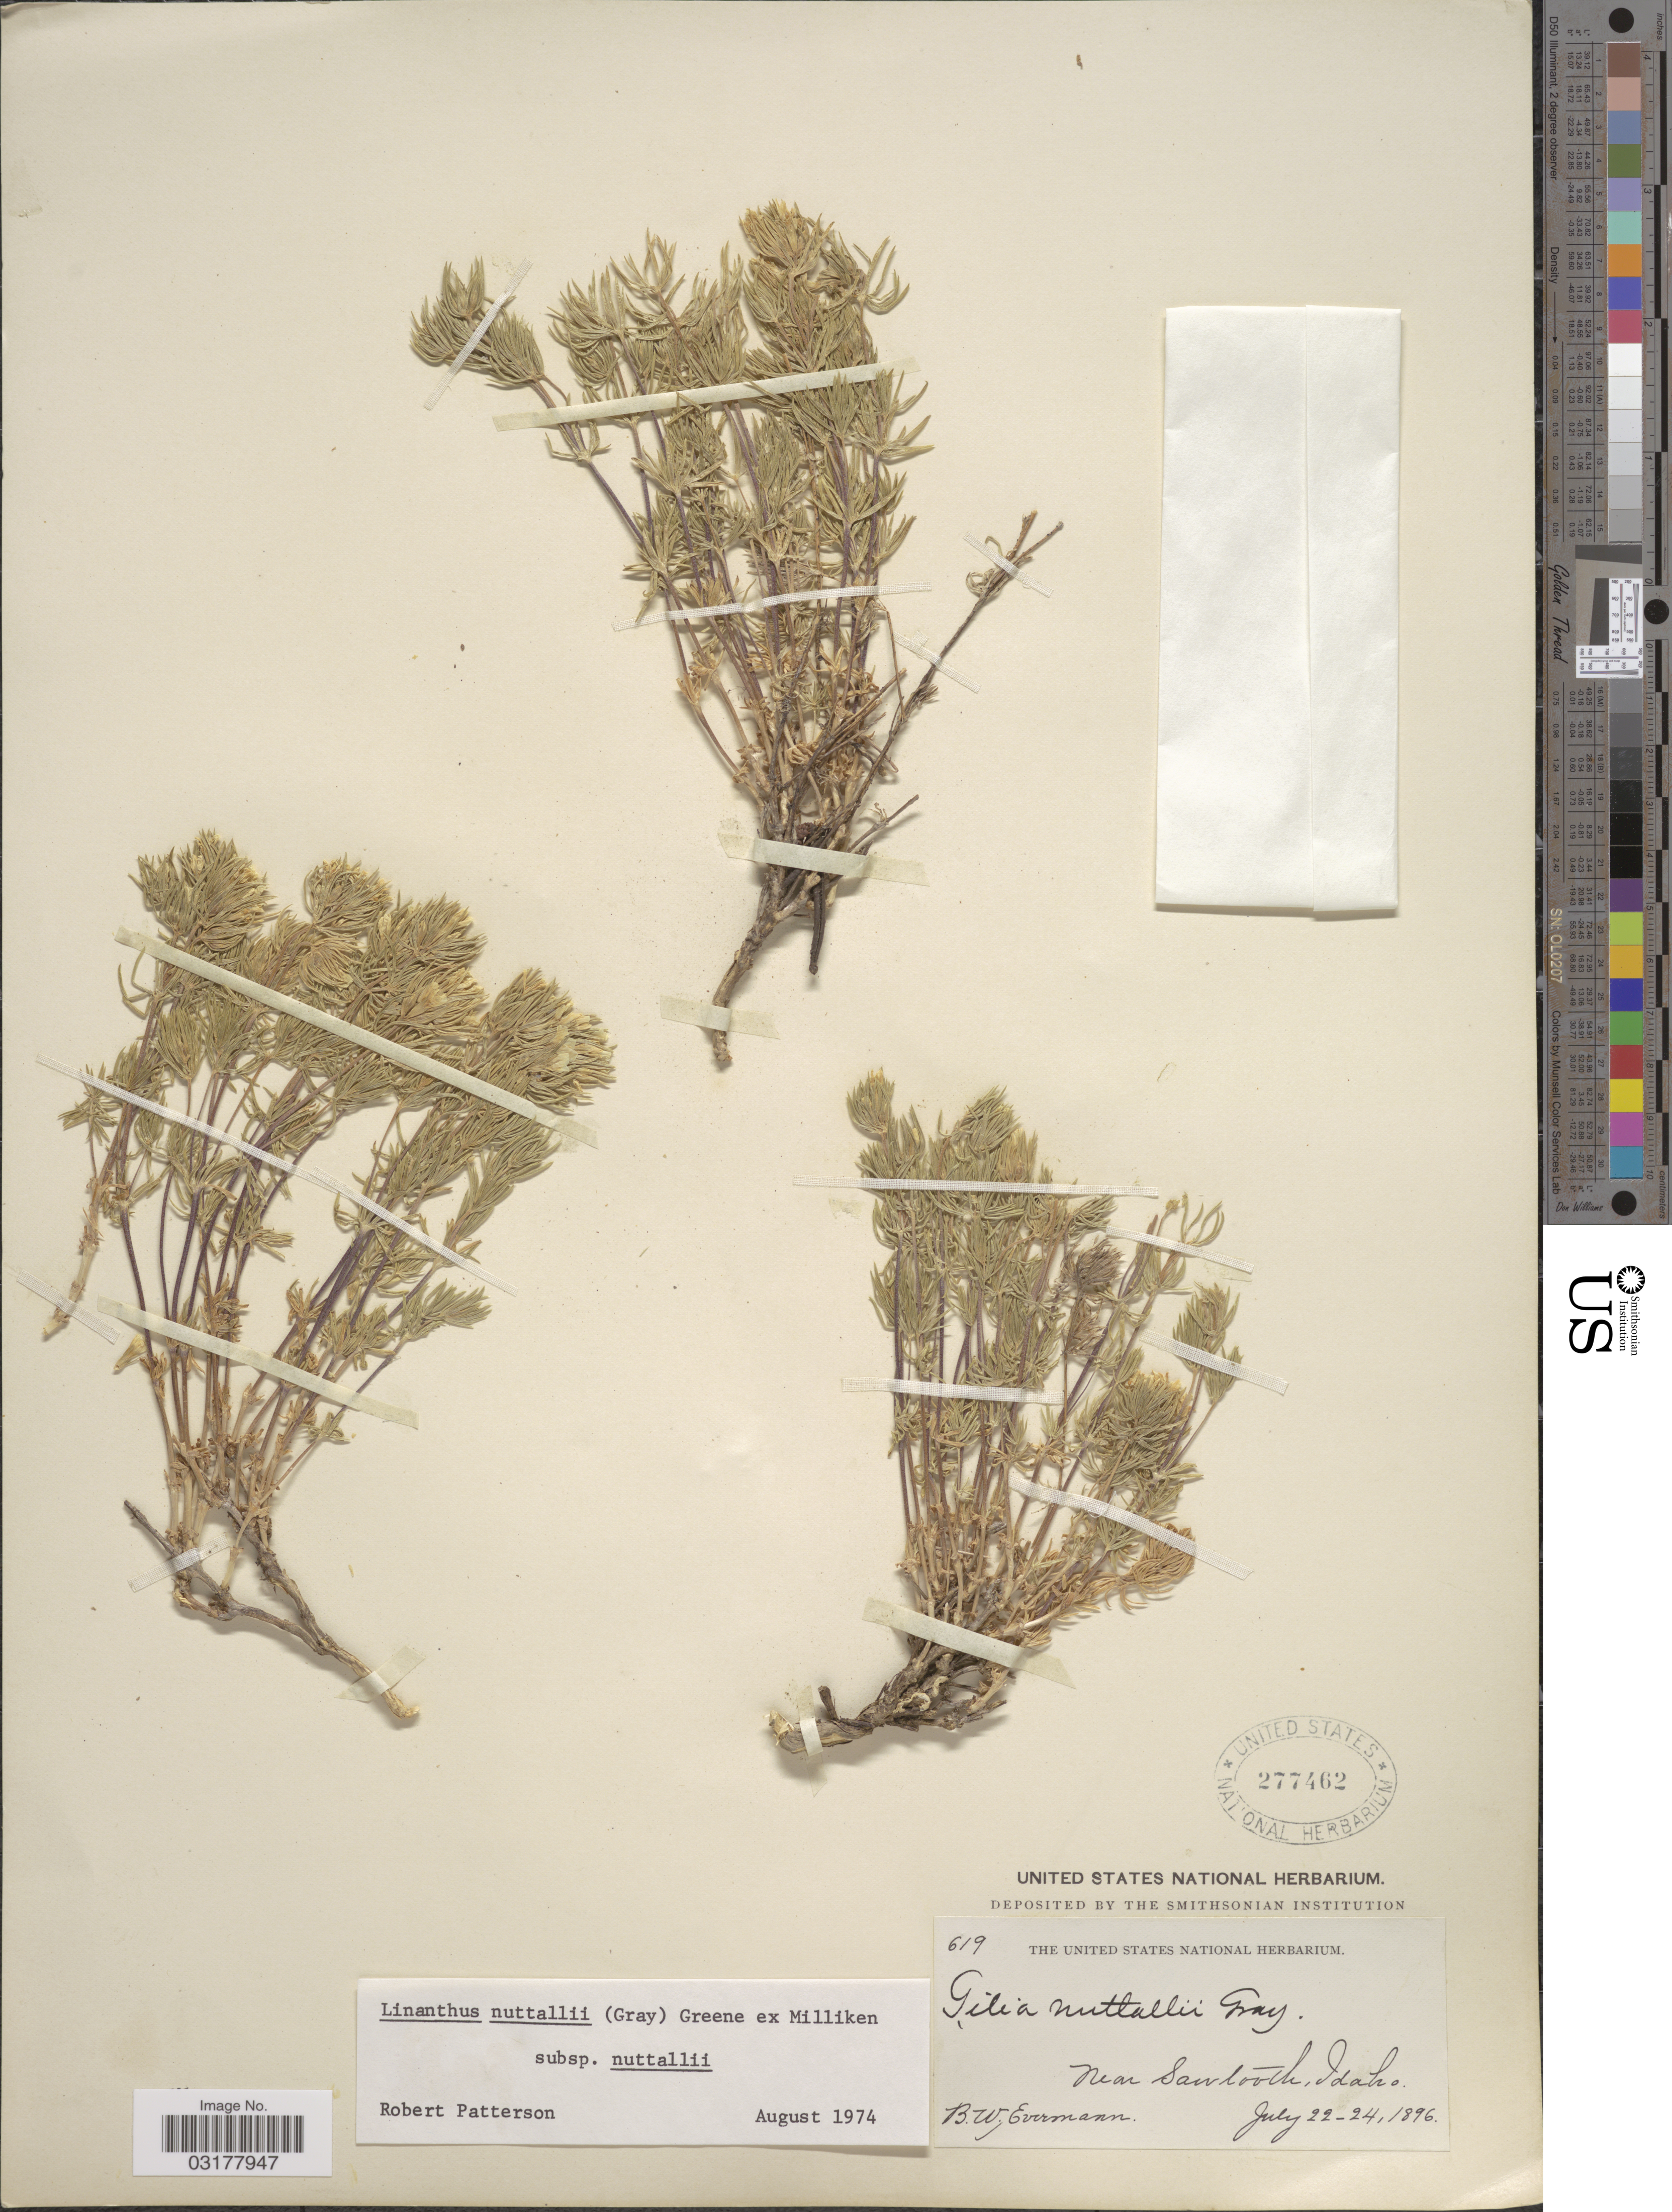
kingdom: Plantae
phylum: Tracheophyta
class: Magnoliopsida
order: Ericales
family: Polemoniaceae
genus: Leptosiphon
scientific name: Leptosiphon nuttallii subsp. nuttallii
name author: (A. Gray) J.M. Porter & L.A. Johnson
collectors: B. W. Evermann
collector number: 619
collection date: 1896-07-22/1896-07-24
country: United States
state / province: Idaho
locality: Near Sawtooth.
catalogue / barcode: US 277462